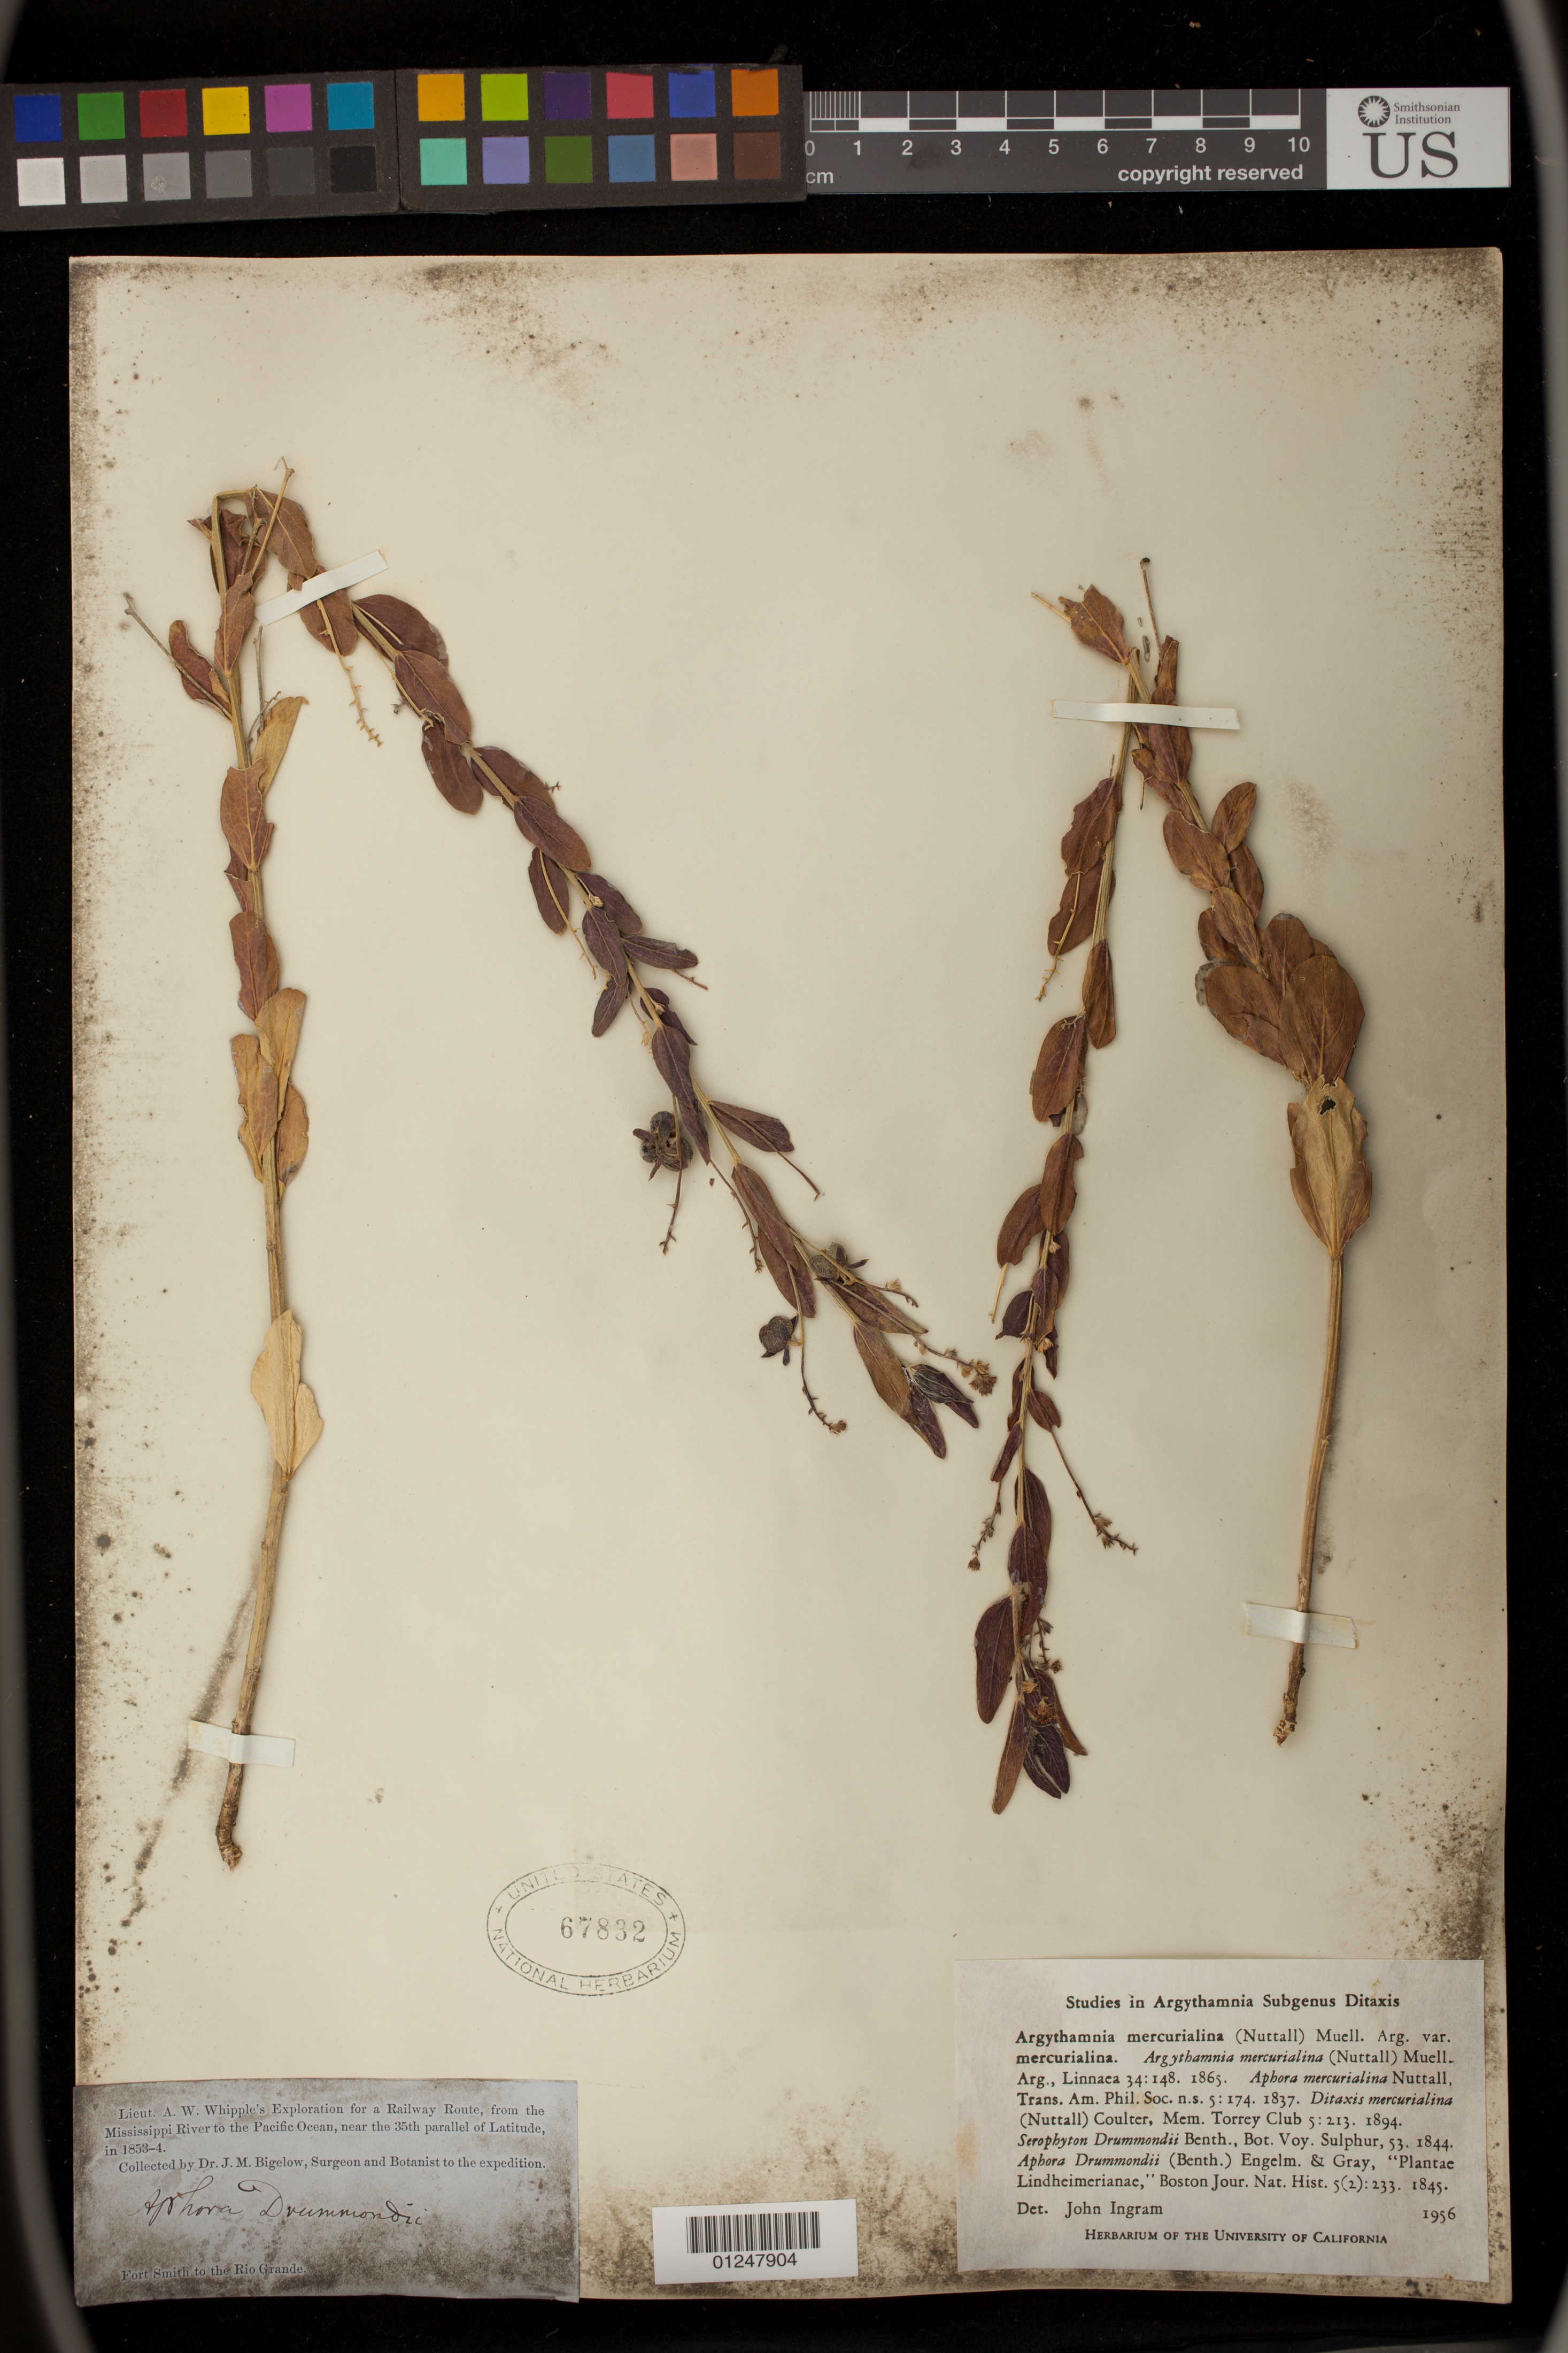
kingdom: Plantae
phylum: Tracheophyta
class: Magnoliopsida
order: Malpighiales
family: Euphorbiaceae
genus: Argythamnia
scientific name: Argythamnia mercurialina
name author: (Nutt.) Müll. Arg.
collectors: J. M. Bigelow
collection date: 1853/1854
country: United States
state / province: Oklahoma / Texas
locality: Fort Smith to the Rio Grande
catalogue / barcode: US 67832